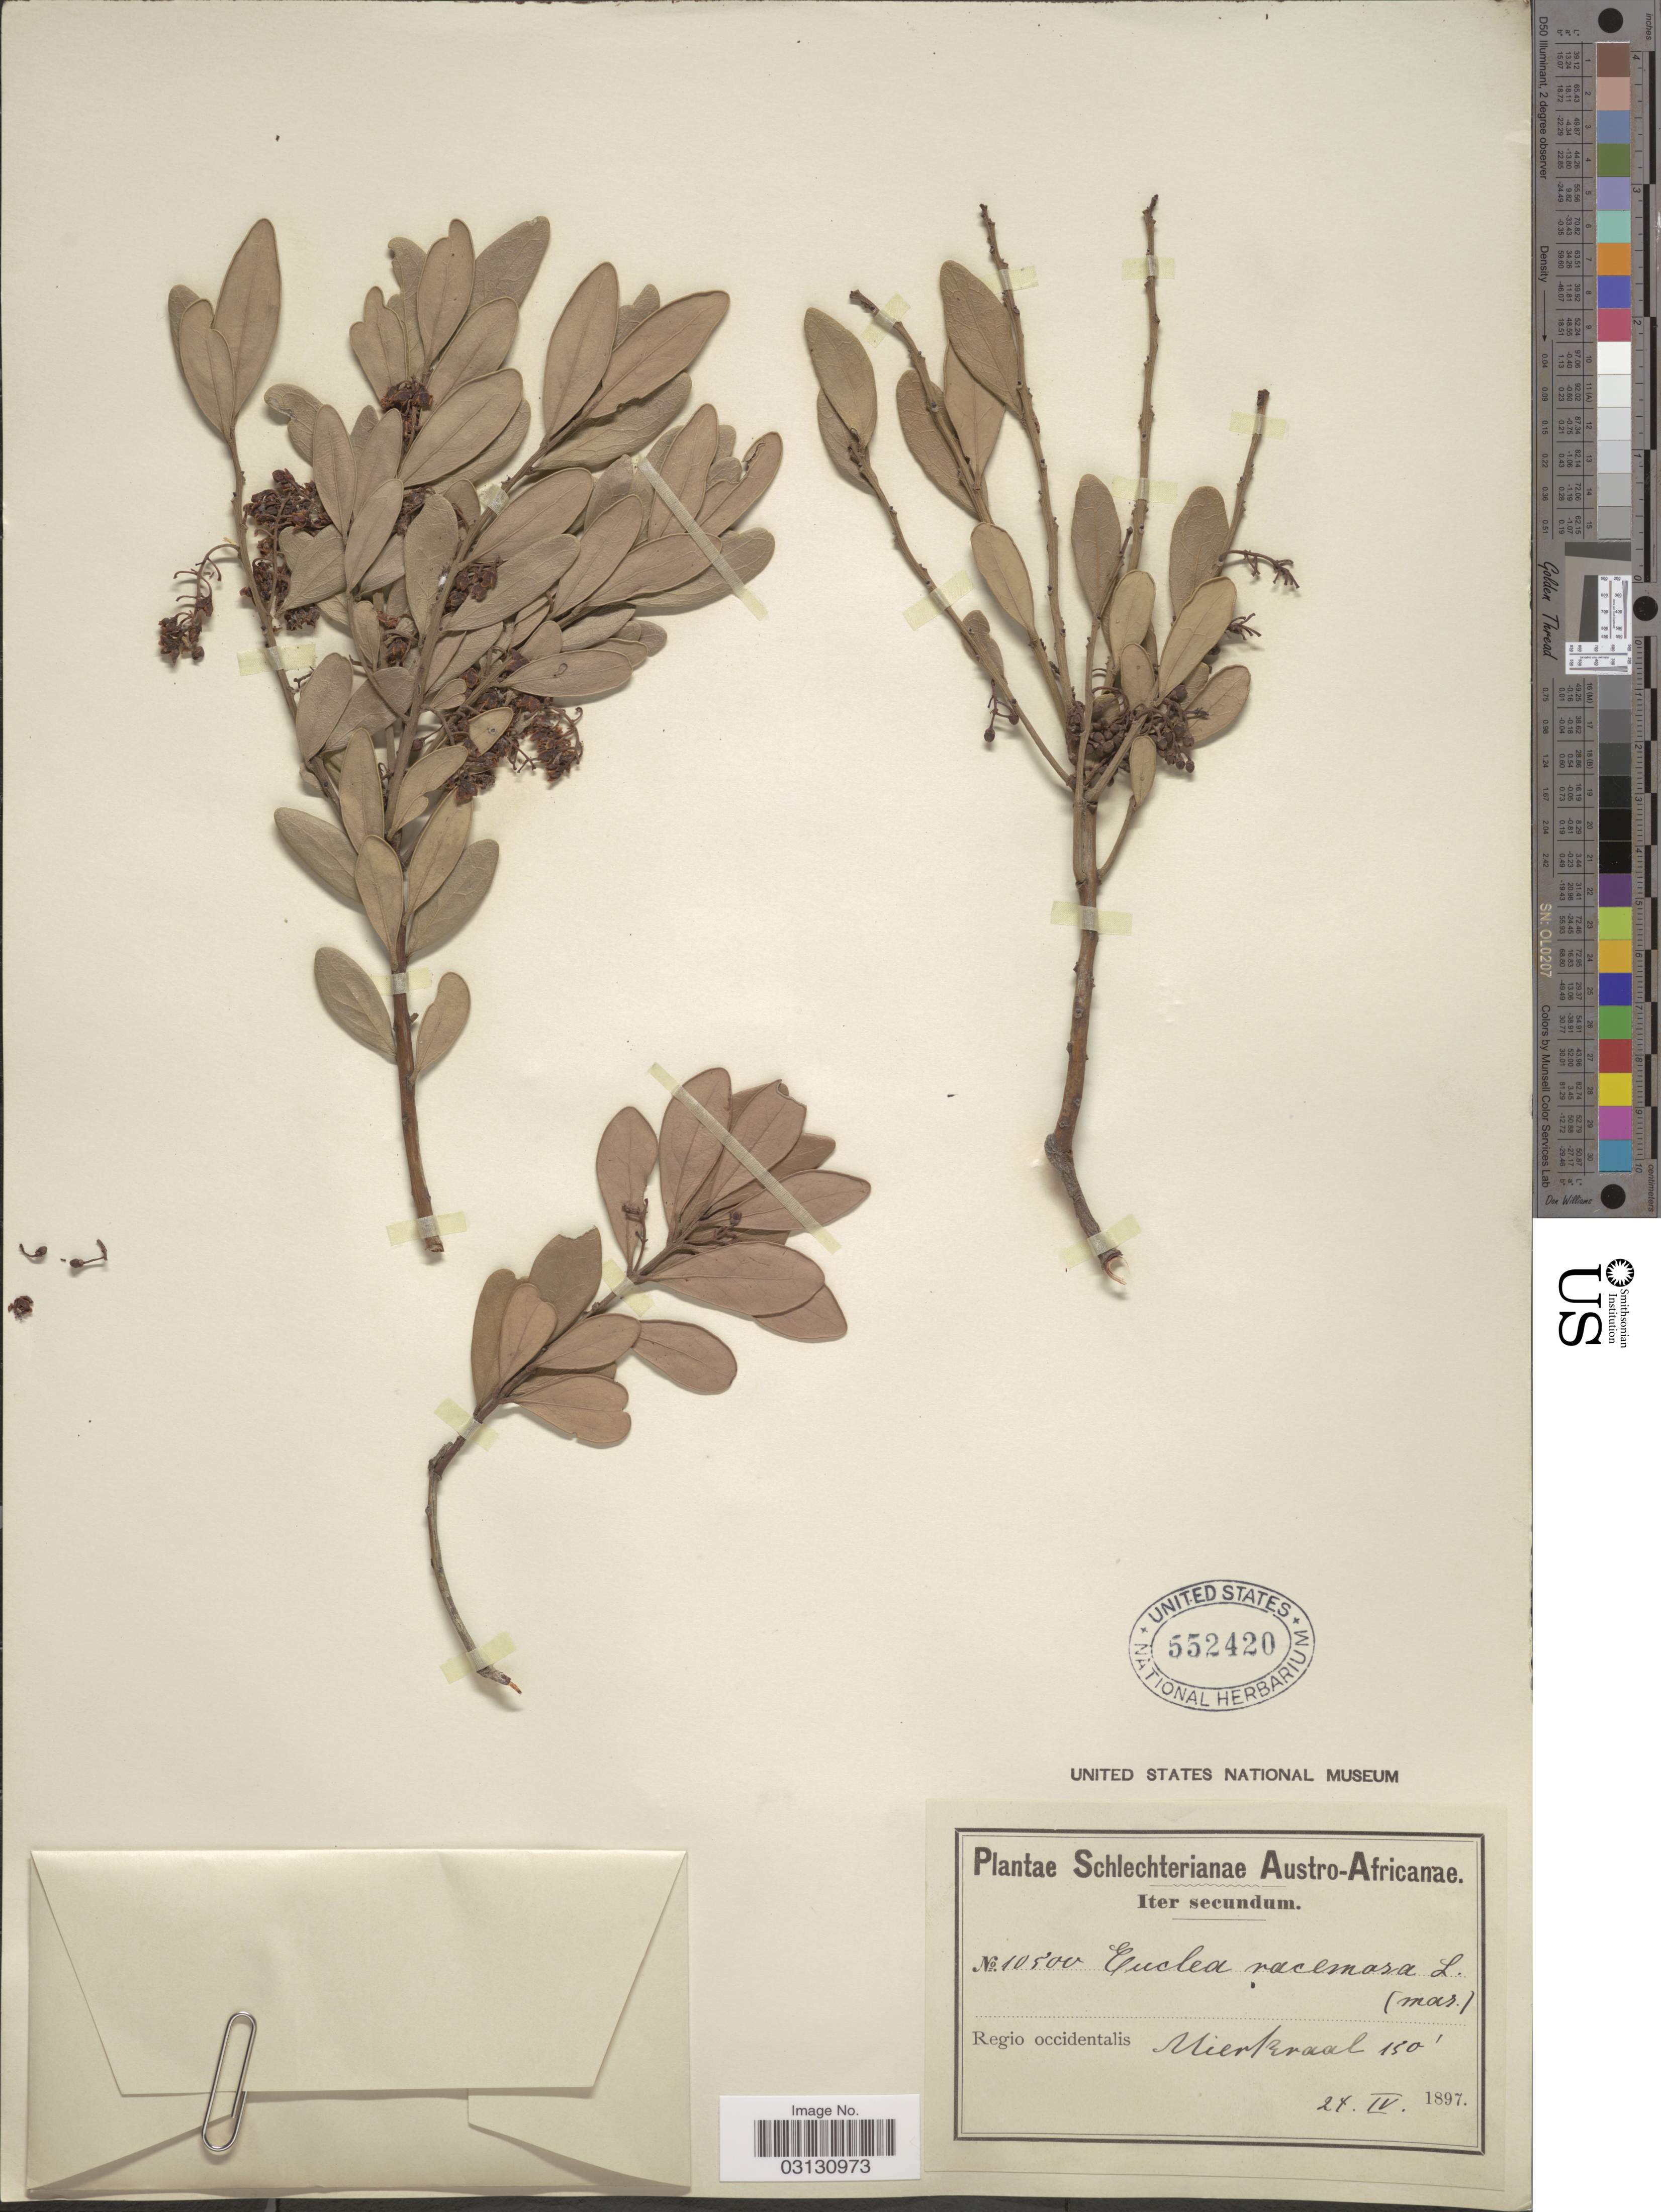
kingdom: Plantae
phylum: Tracheophyta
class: Magnoliopsida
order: Ericales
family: Ebenaceae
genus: Euclea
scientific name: Euclea racemosa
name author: L.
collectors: Schlechter, --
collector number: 10500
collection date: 1897-04-24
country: South Africa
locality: Austro-Africanae. Regio occidentalis Mierkraal.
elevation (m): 46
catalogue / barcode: US 552420